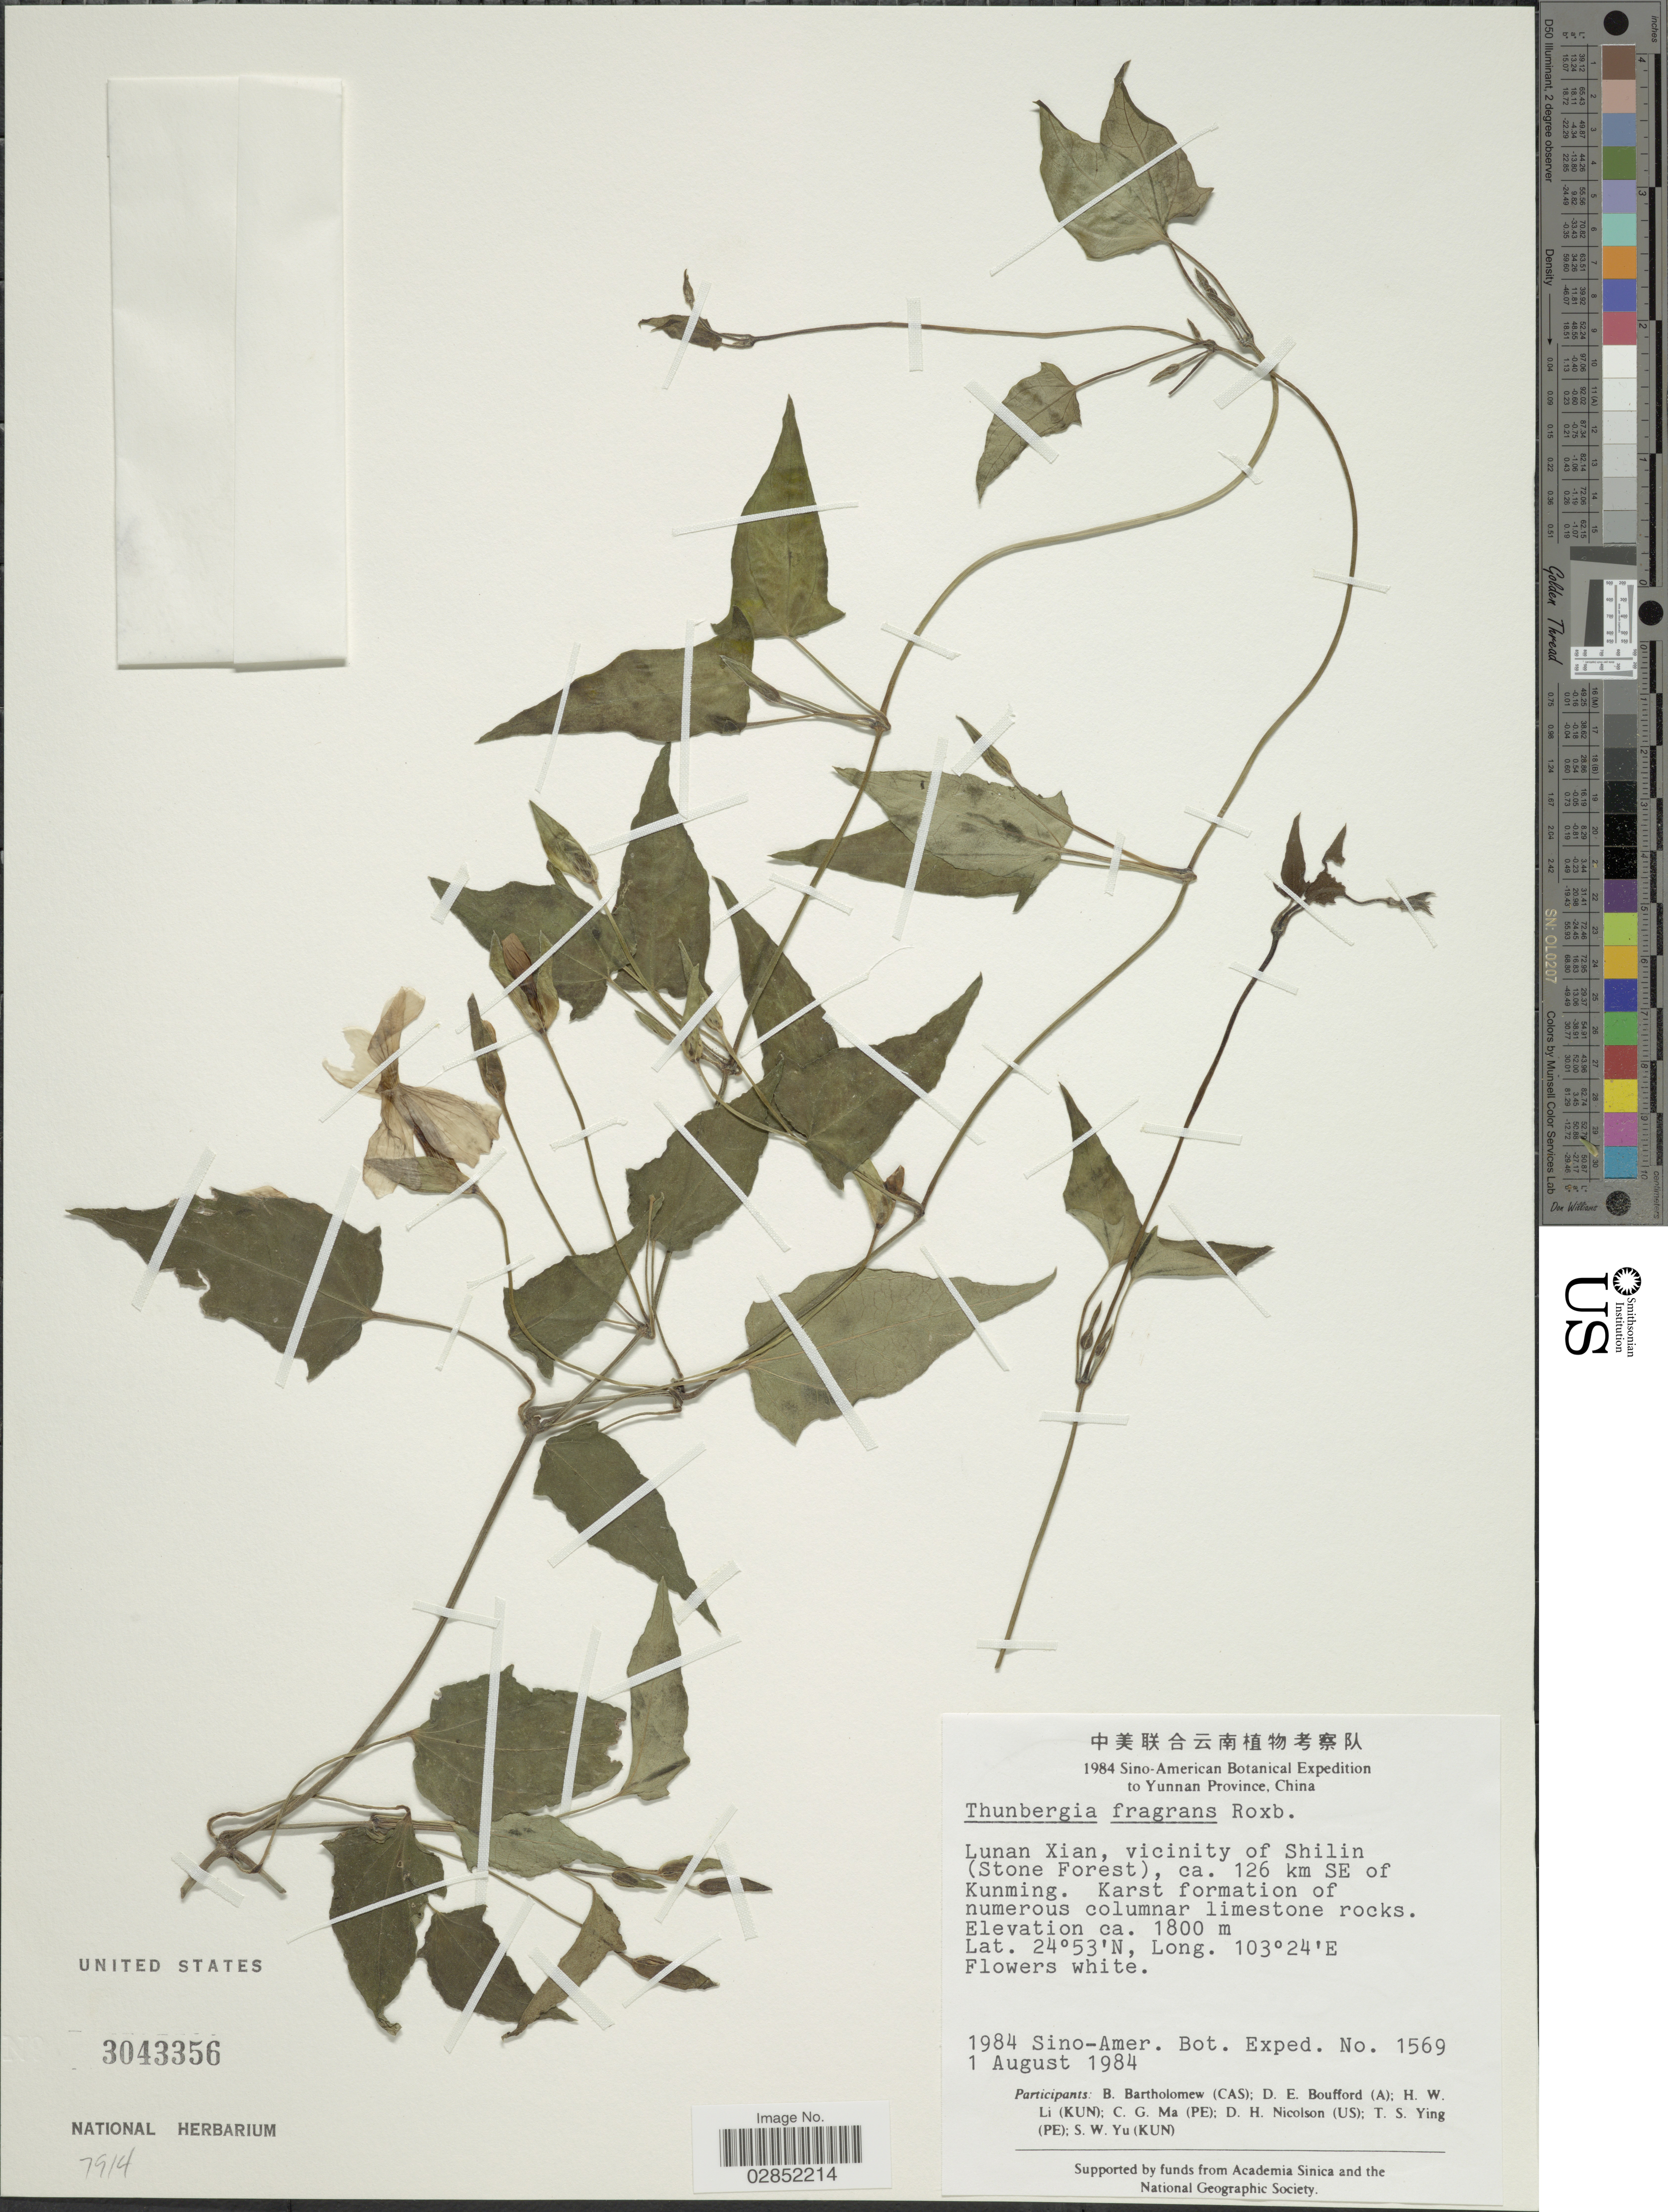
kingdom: Plantae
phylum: Tracheophyta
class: Magnoliopsida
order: Lamiales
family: Acanthaceae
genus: Thunbergia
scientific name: Thunbergia fragrans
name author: Roxb.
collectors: Sino-Amer. Bot. Exped. 1984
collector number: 1569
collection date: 1984-08-01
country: China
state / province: Yunnan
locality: Lunan Xian, vicinity of Shilin (Stone Forest), ca. 126 km SE of Kunming.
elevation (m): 1800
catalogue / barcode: US 3043356